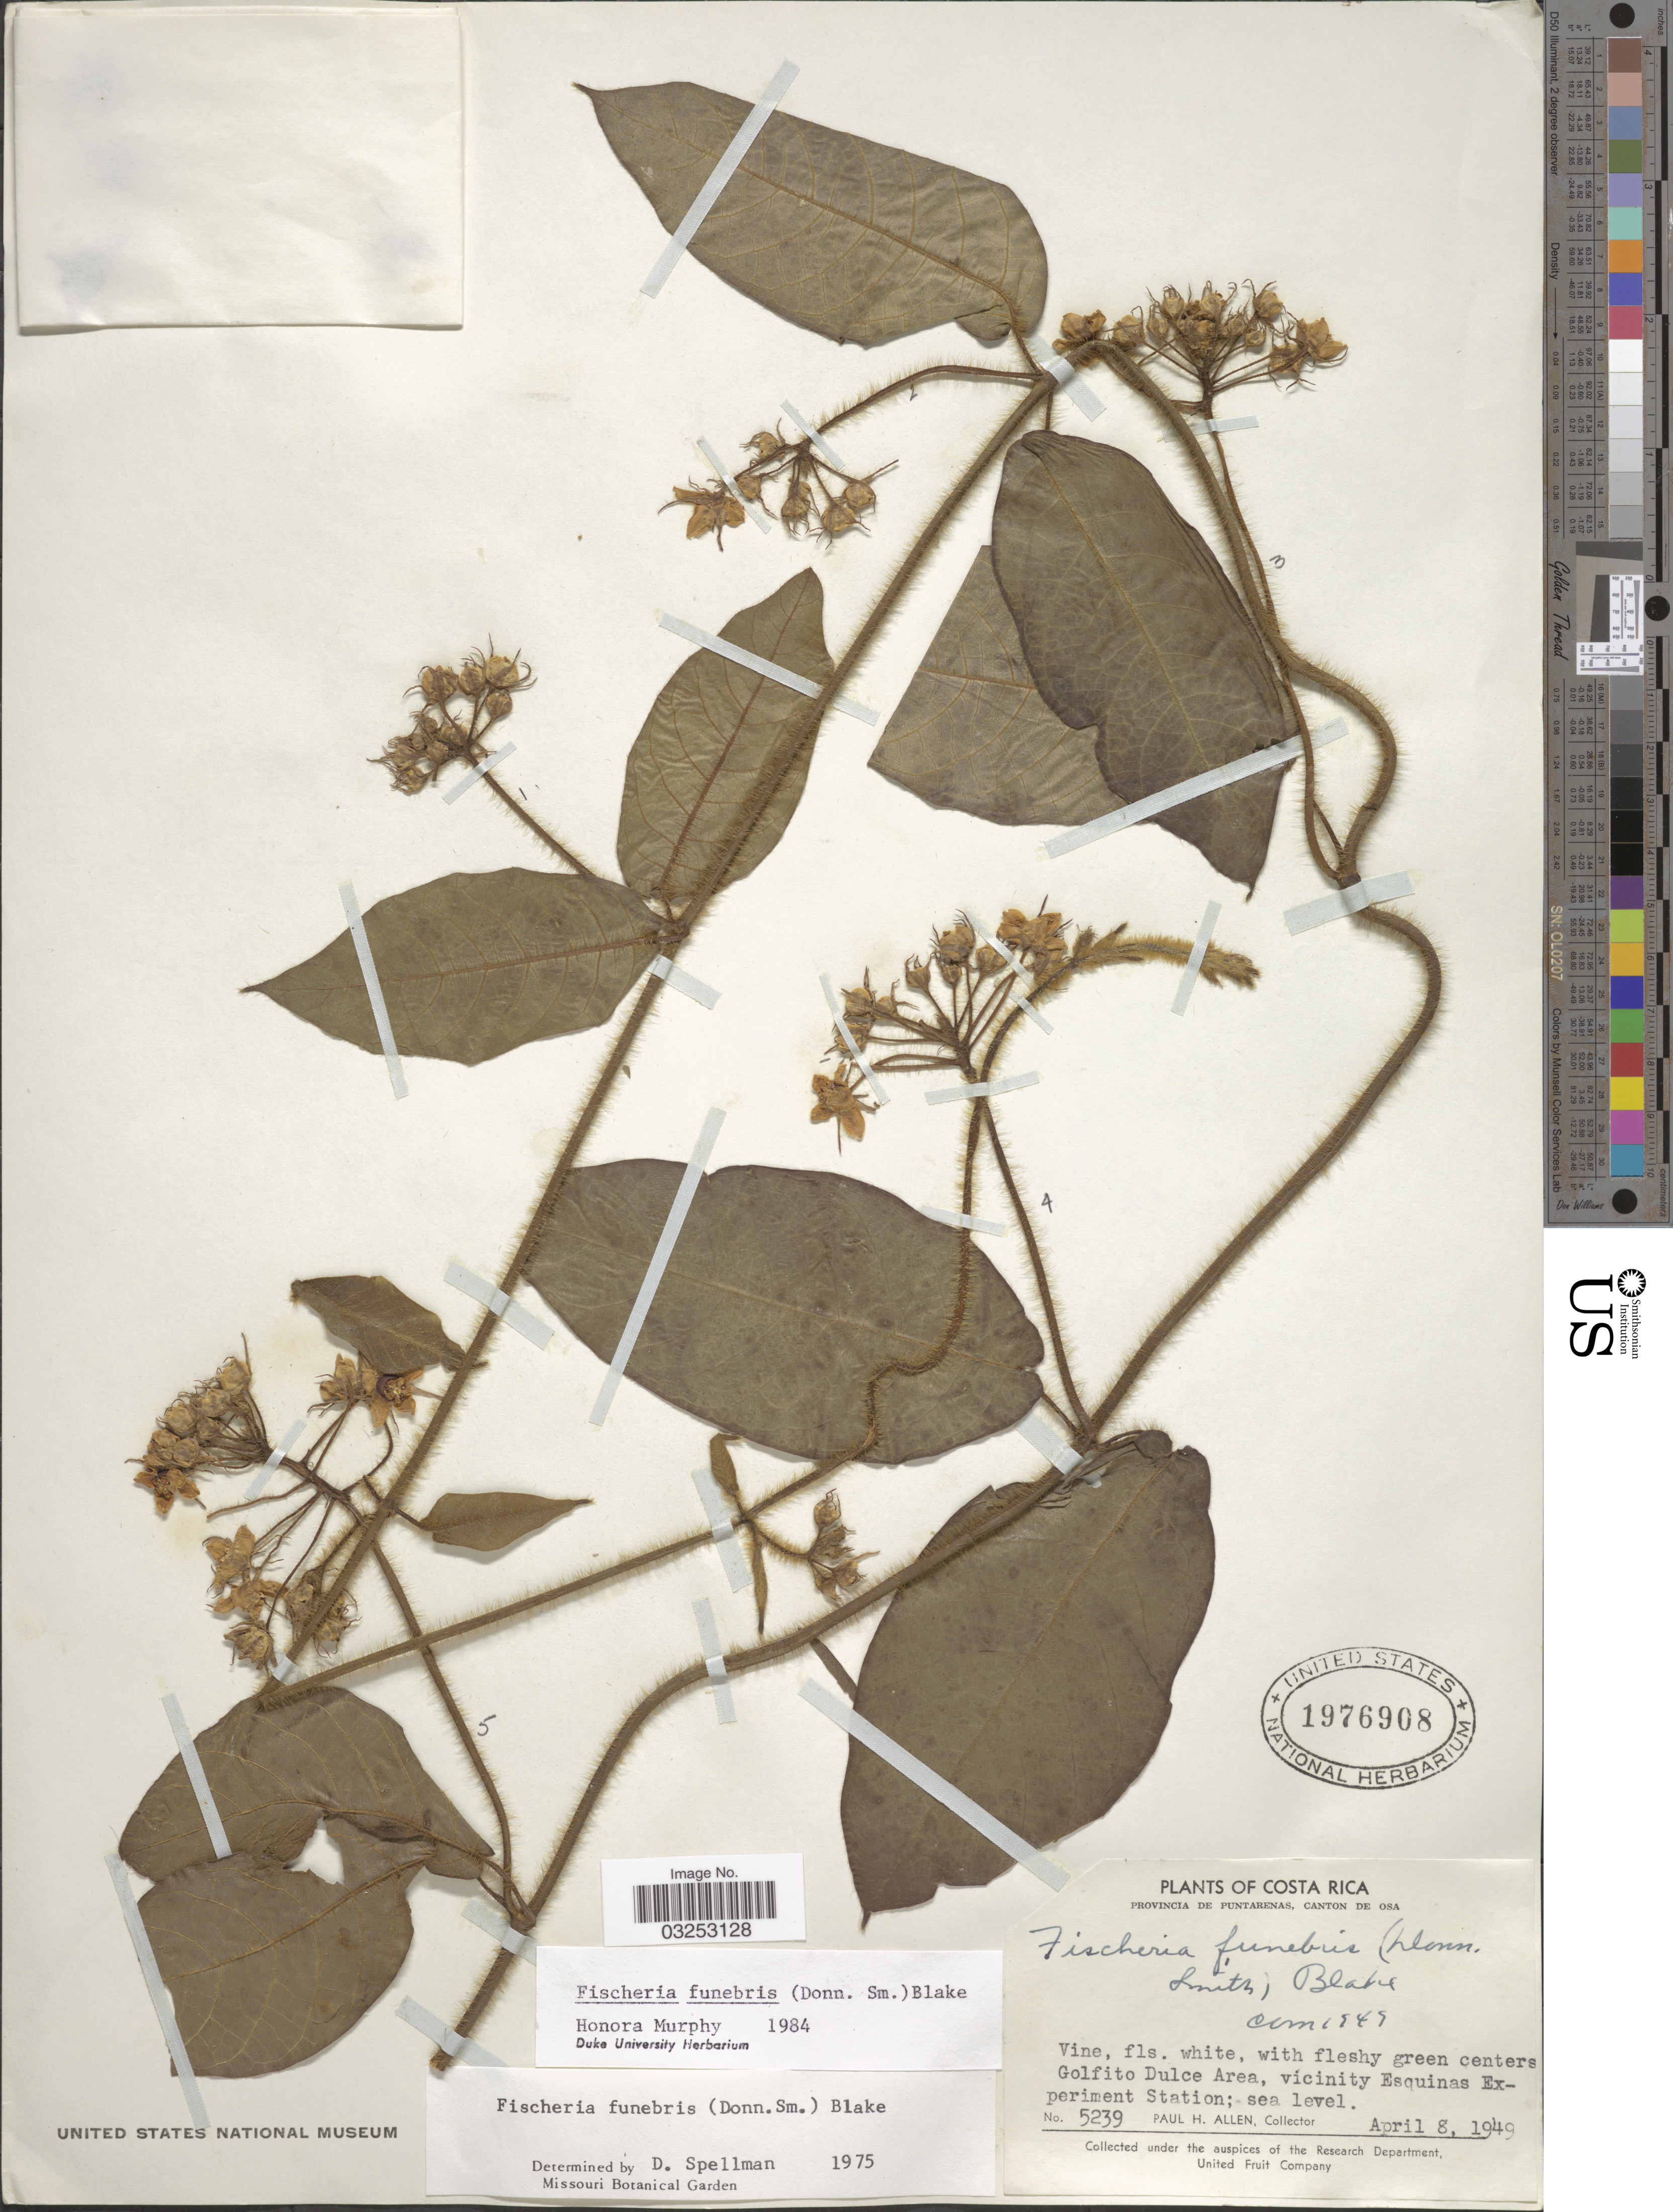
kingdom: Plantae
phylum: Tracheophyta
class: Magnoliopsida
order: Gentianales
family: Apocynaceae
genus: Fischeria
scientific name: Fischeria funebris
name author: (Donn. Sm.) S.F. Blake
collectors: P. H. Allen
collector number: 5239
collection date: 1949-04-08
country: Costa Rica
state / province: Puntarenas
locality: Canton de Osa, Golfito Dulce Area, vicinity Esquinas Experiment Station.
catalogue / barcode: US 1976908